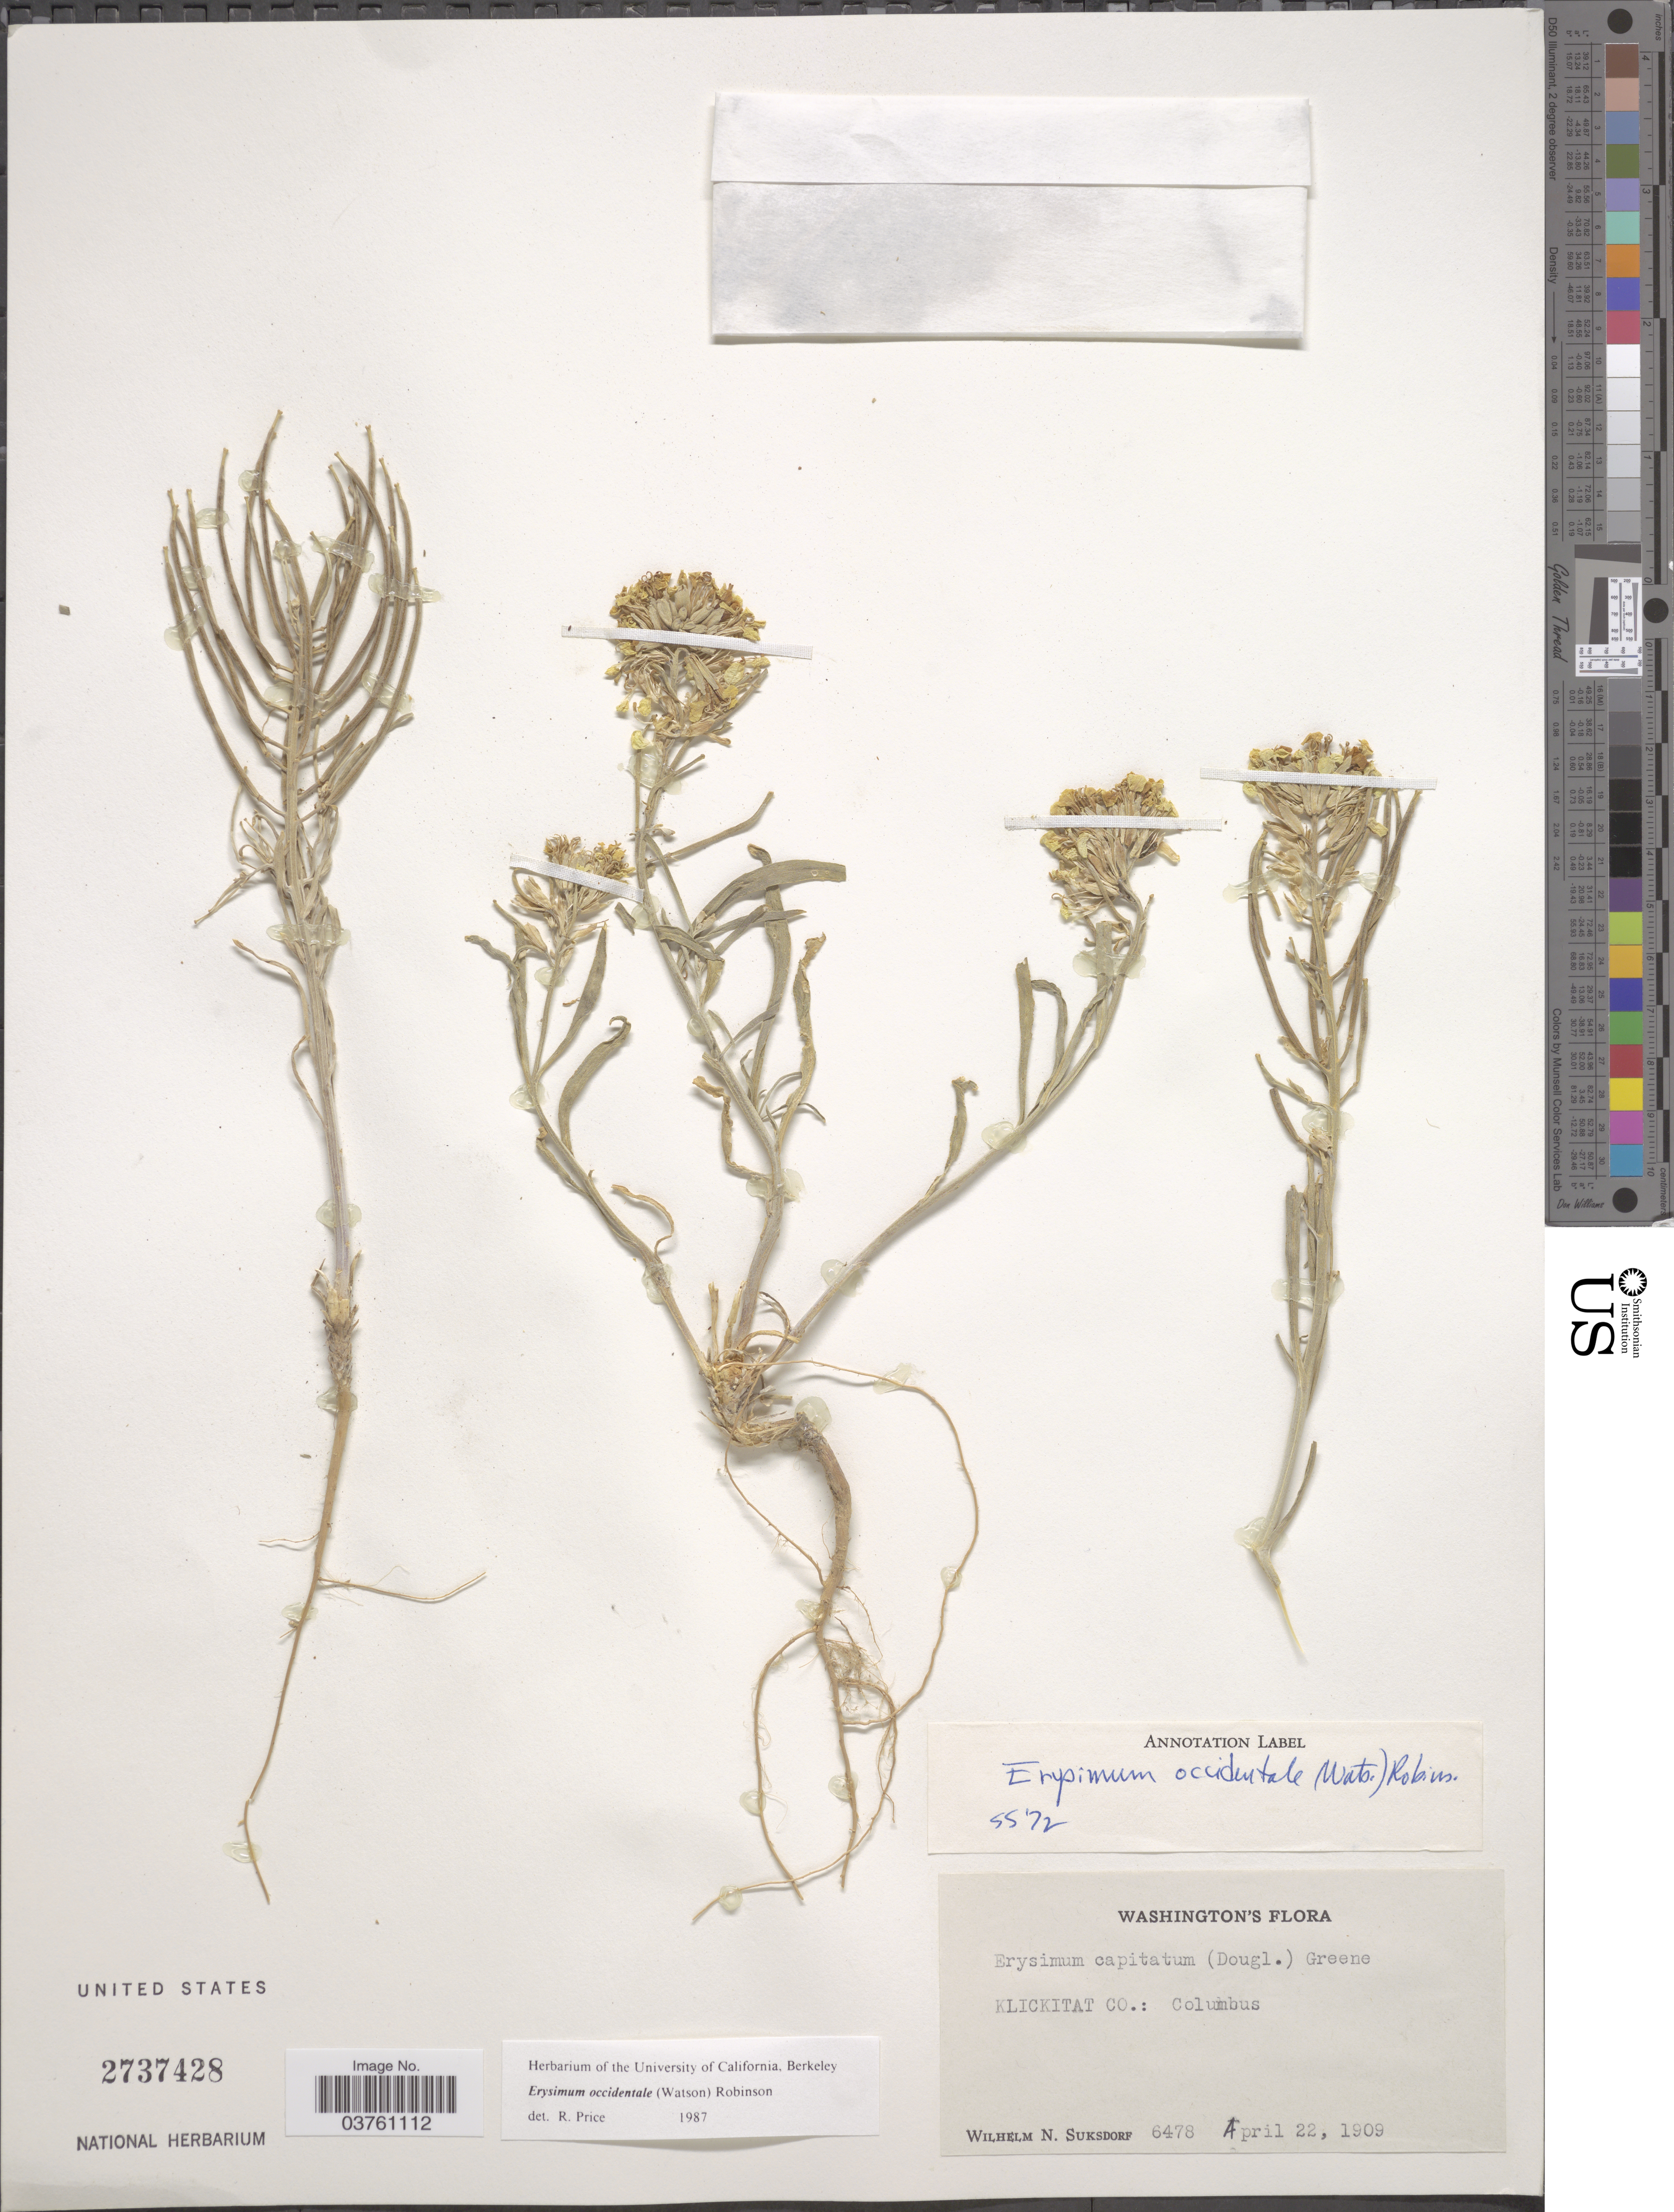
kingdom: Plantae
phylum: Tracheophyta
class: Magnoliopsida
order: Brassicales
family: Brassicaceae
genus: Erysimum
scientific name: Erysimum occidentale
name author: (S. Watson) B.L. Rob.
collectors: W. N. Suksdorf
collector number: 6478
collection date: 1909-04-22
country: United States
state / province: Washington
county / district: Klickitat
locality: Klickitat Co.: Columbus.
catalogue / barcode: US 2737428